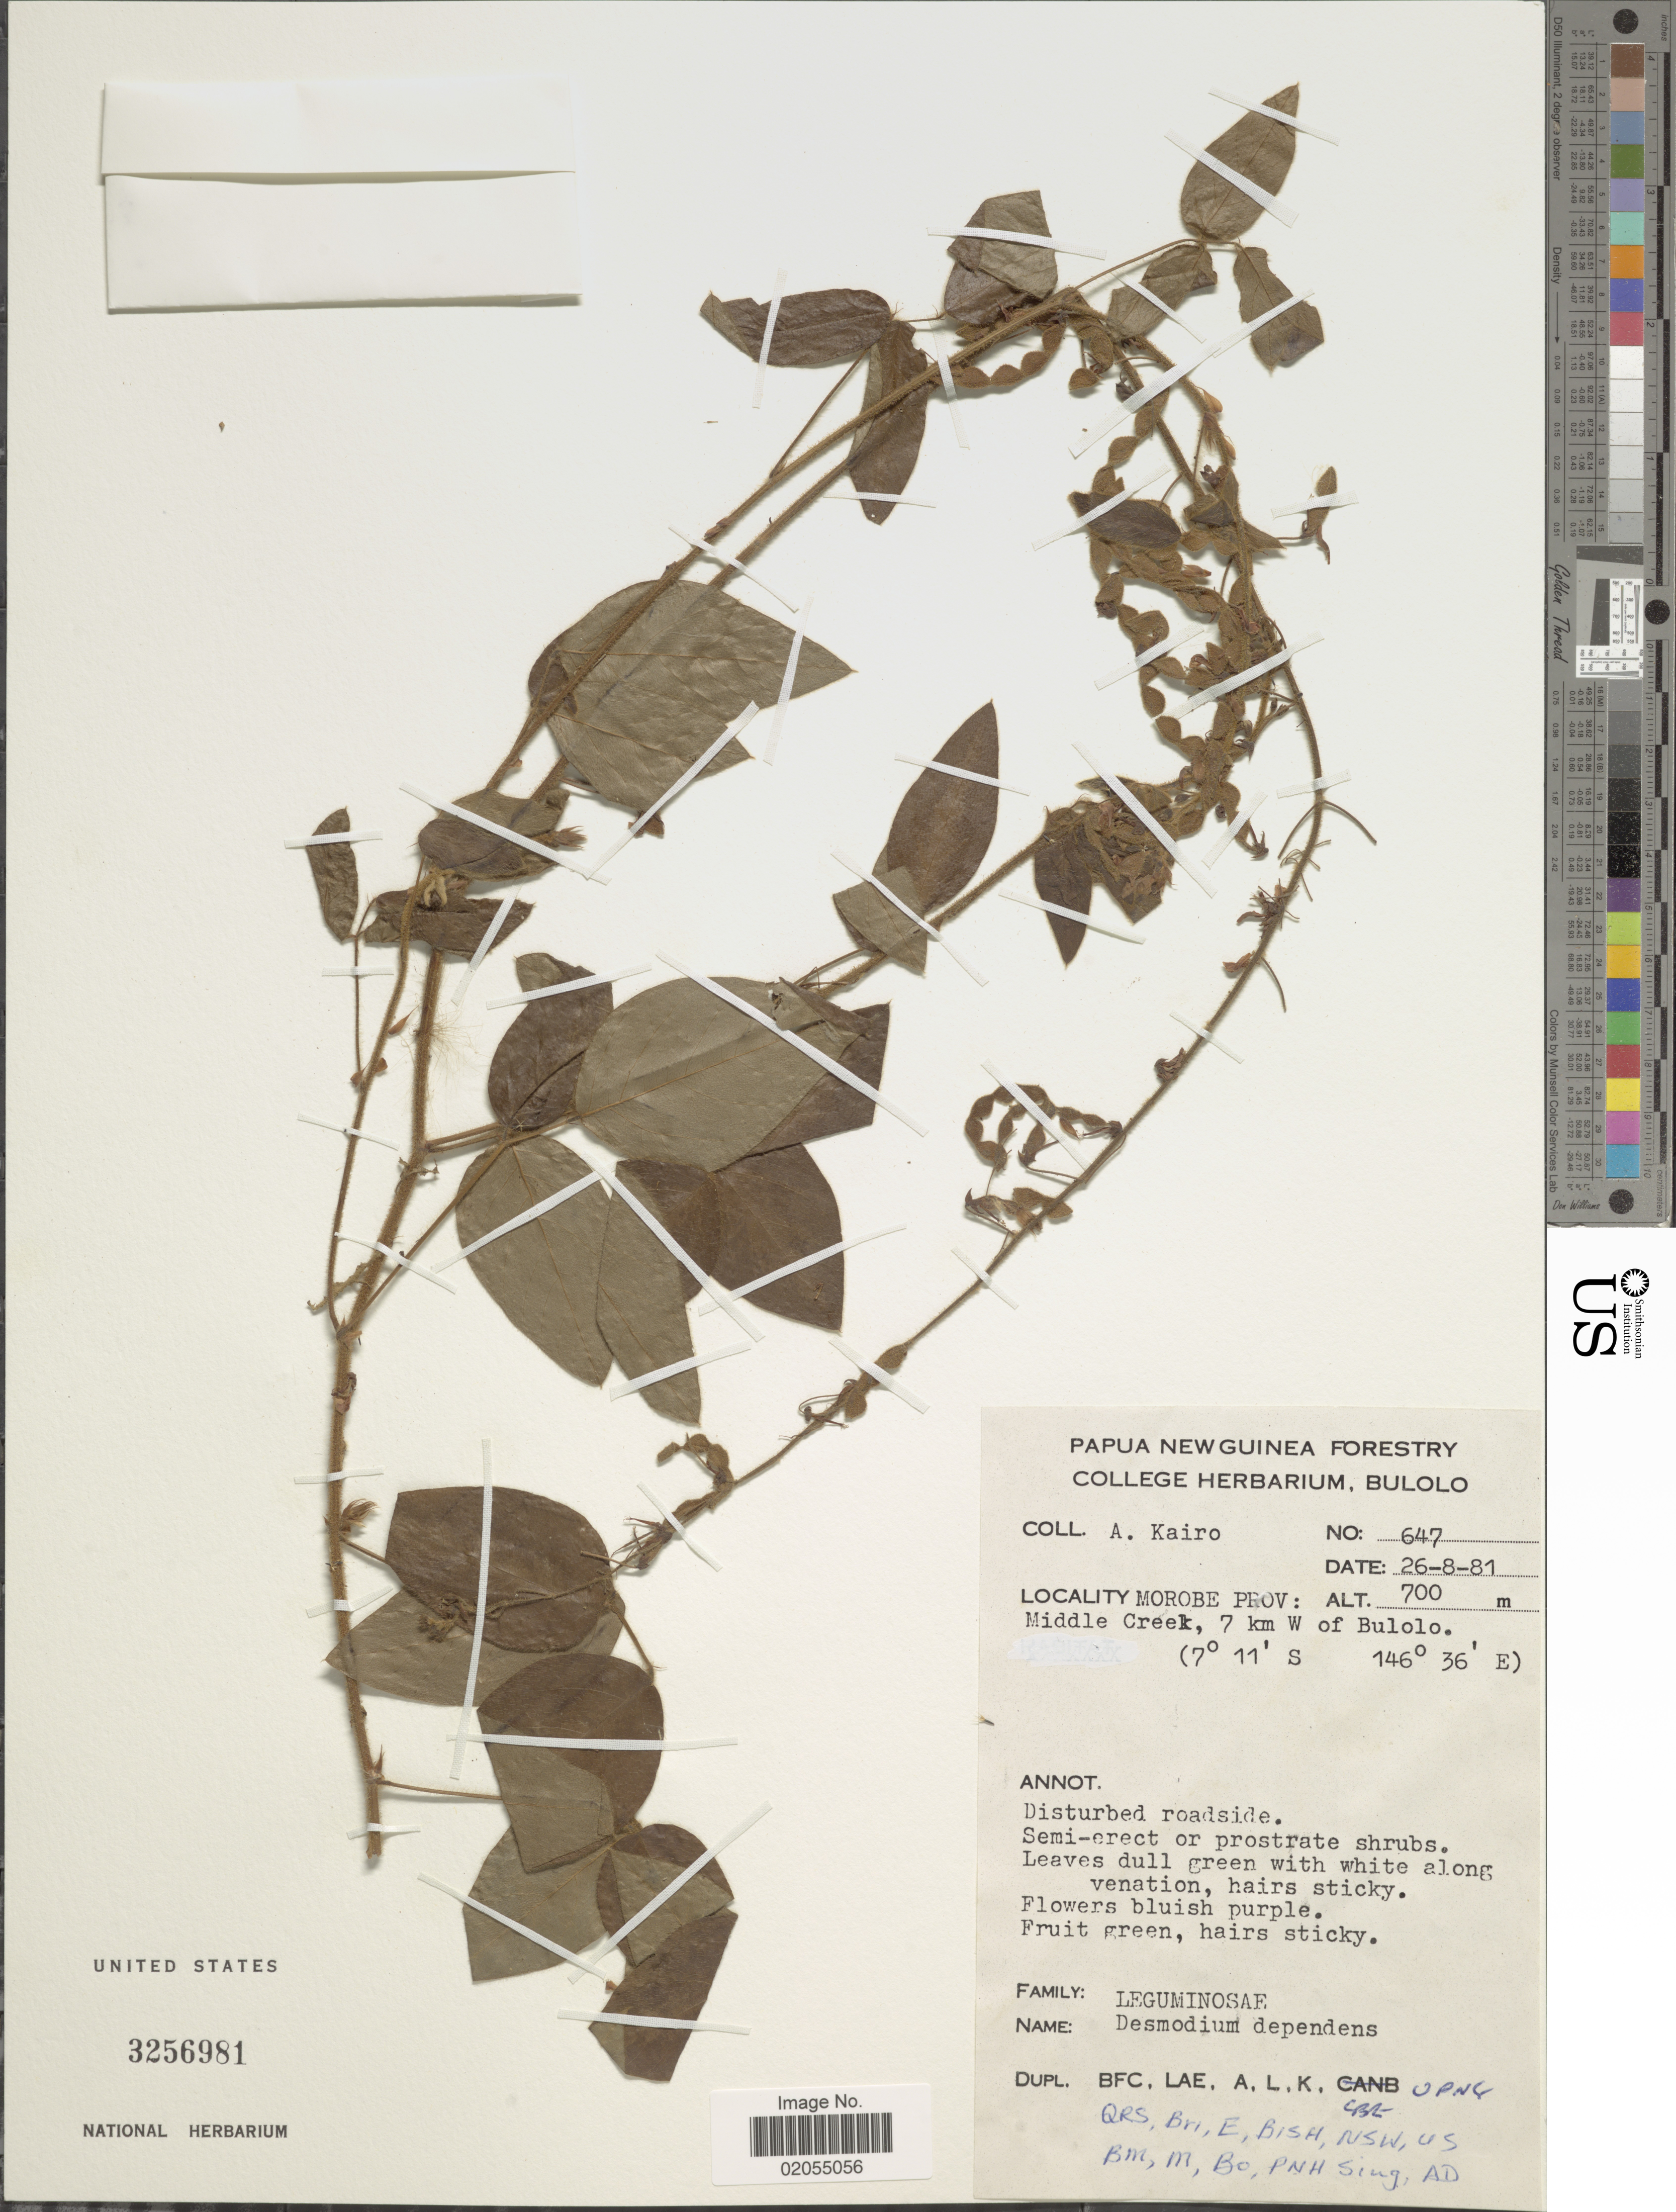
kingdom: Plantae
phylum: Tracheophyta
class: Magnoliopsida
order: Fabales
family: Fabaceae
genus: Desmodium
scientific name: Desmodium uncinatum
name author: (Jacq.) DC.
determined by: Strong, Mark T., (BOT), Smithsonian Institution - National Museum of Natural History (UNITED STATES)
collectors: A. Kairo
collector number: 647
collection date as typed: Transcribed d/m/y: 26/8/81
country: Papua New Guinea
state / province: Morobe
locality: Morobe Prov.: Middle Creek, 7 km W of Bulolo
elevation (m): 700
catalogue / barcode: US 3256981